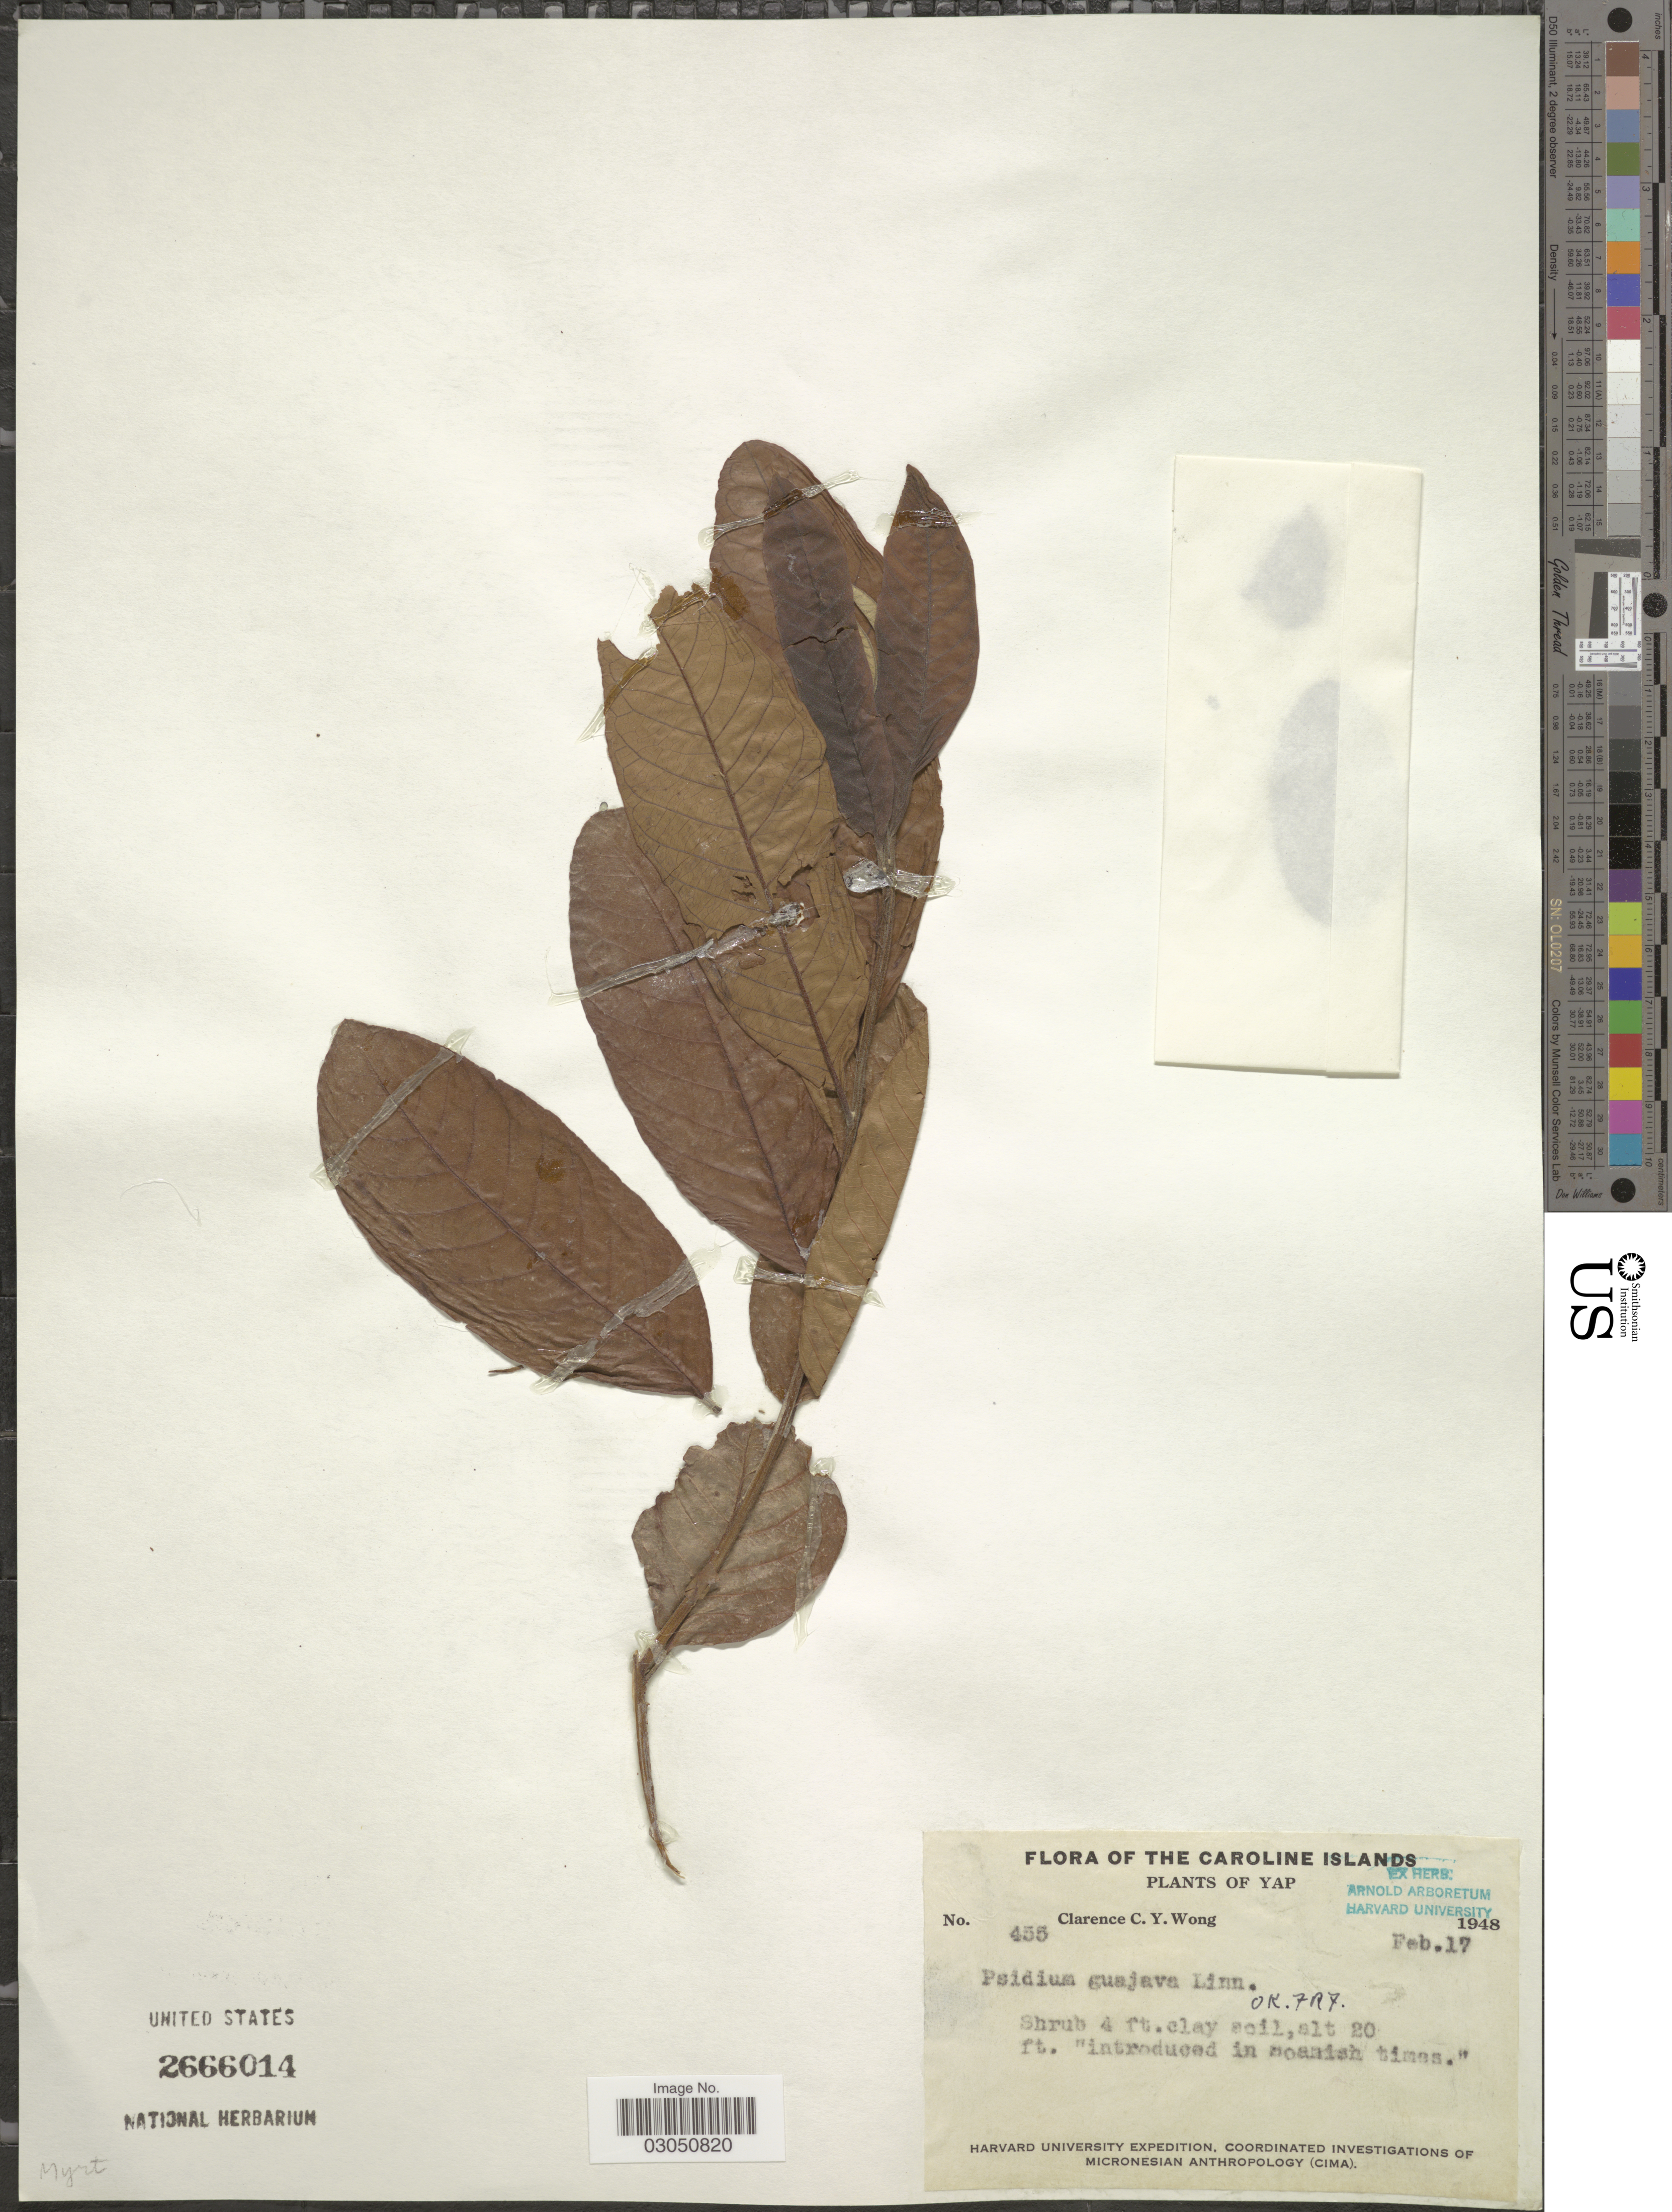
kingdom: Plantae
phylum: Tracheophyta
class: Magnoliopsida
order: Myrtales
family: Myrtaceae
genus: Psidium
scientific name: Psidium guajava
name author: L.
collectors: C. Y. C. Wong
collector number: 455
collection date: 1948-02-17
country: Micronesia, Federated States of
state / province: Yap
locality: Caroline Islands.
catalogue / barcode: US 2666014